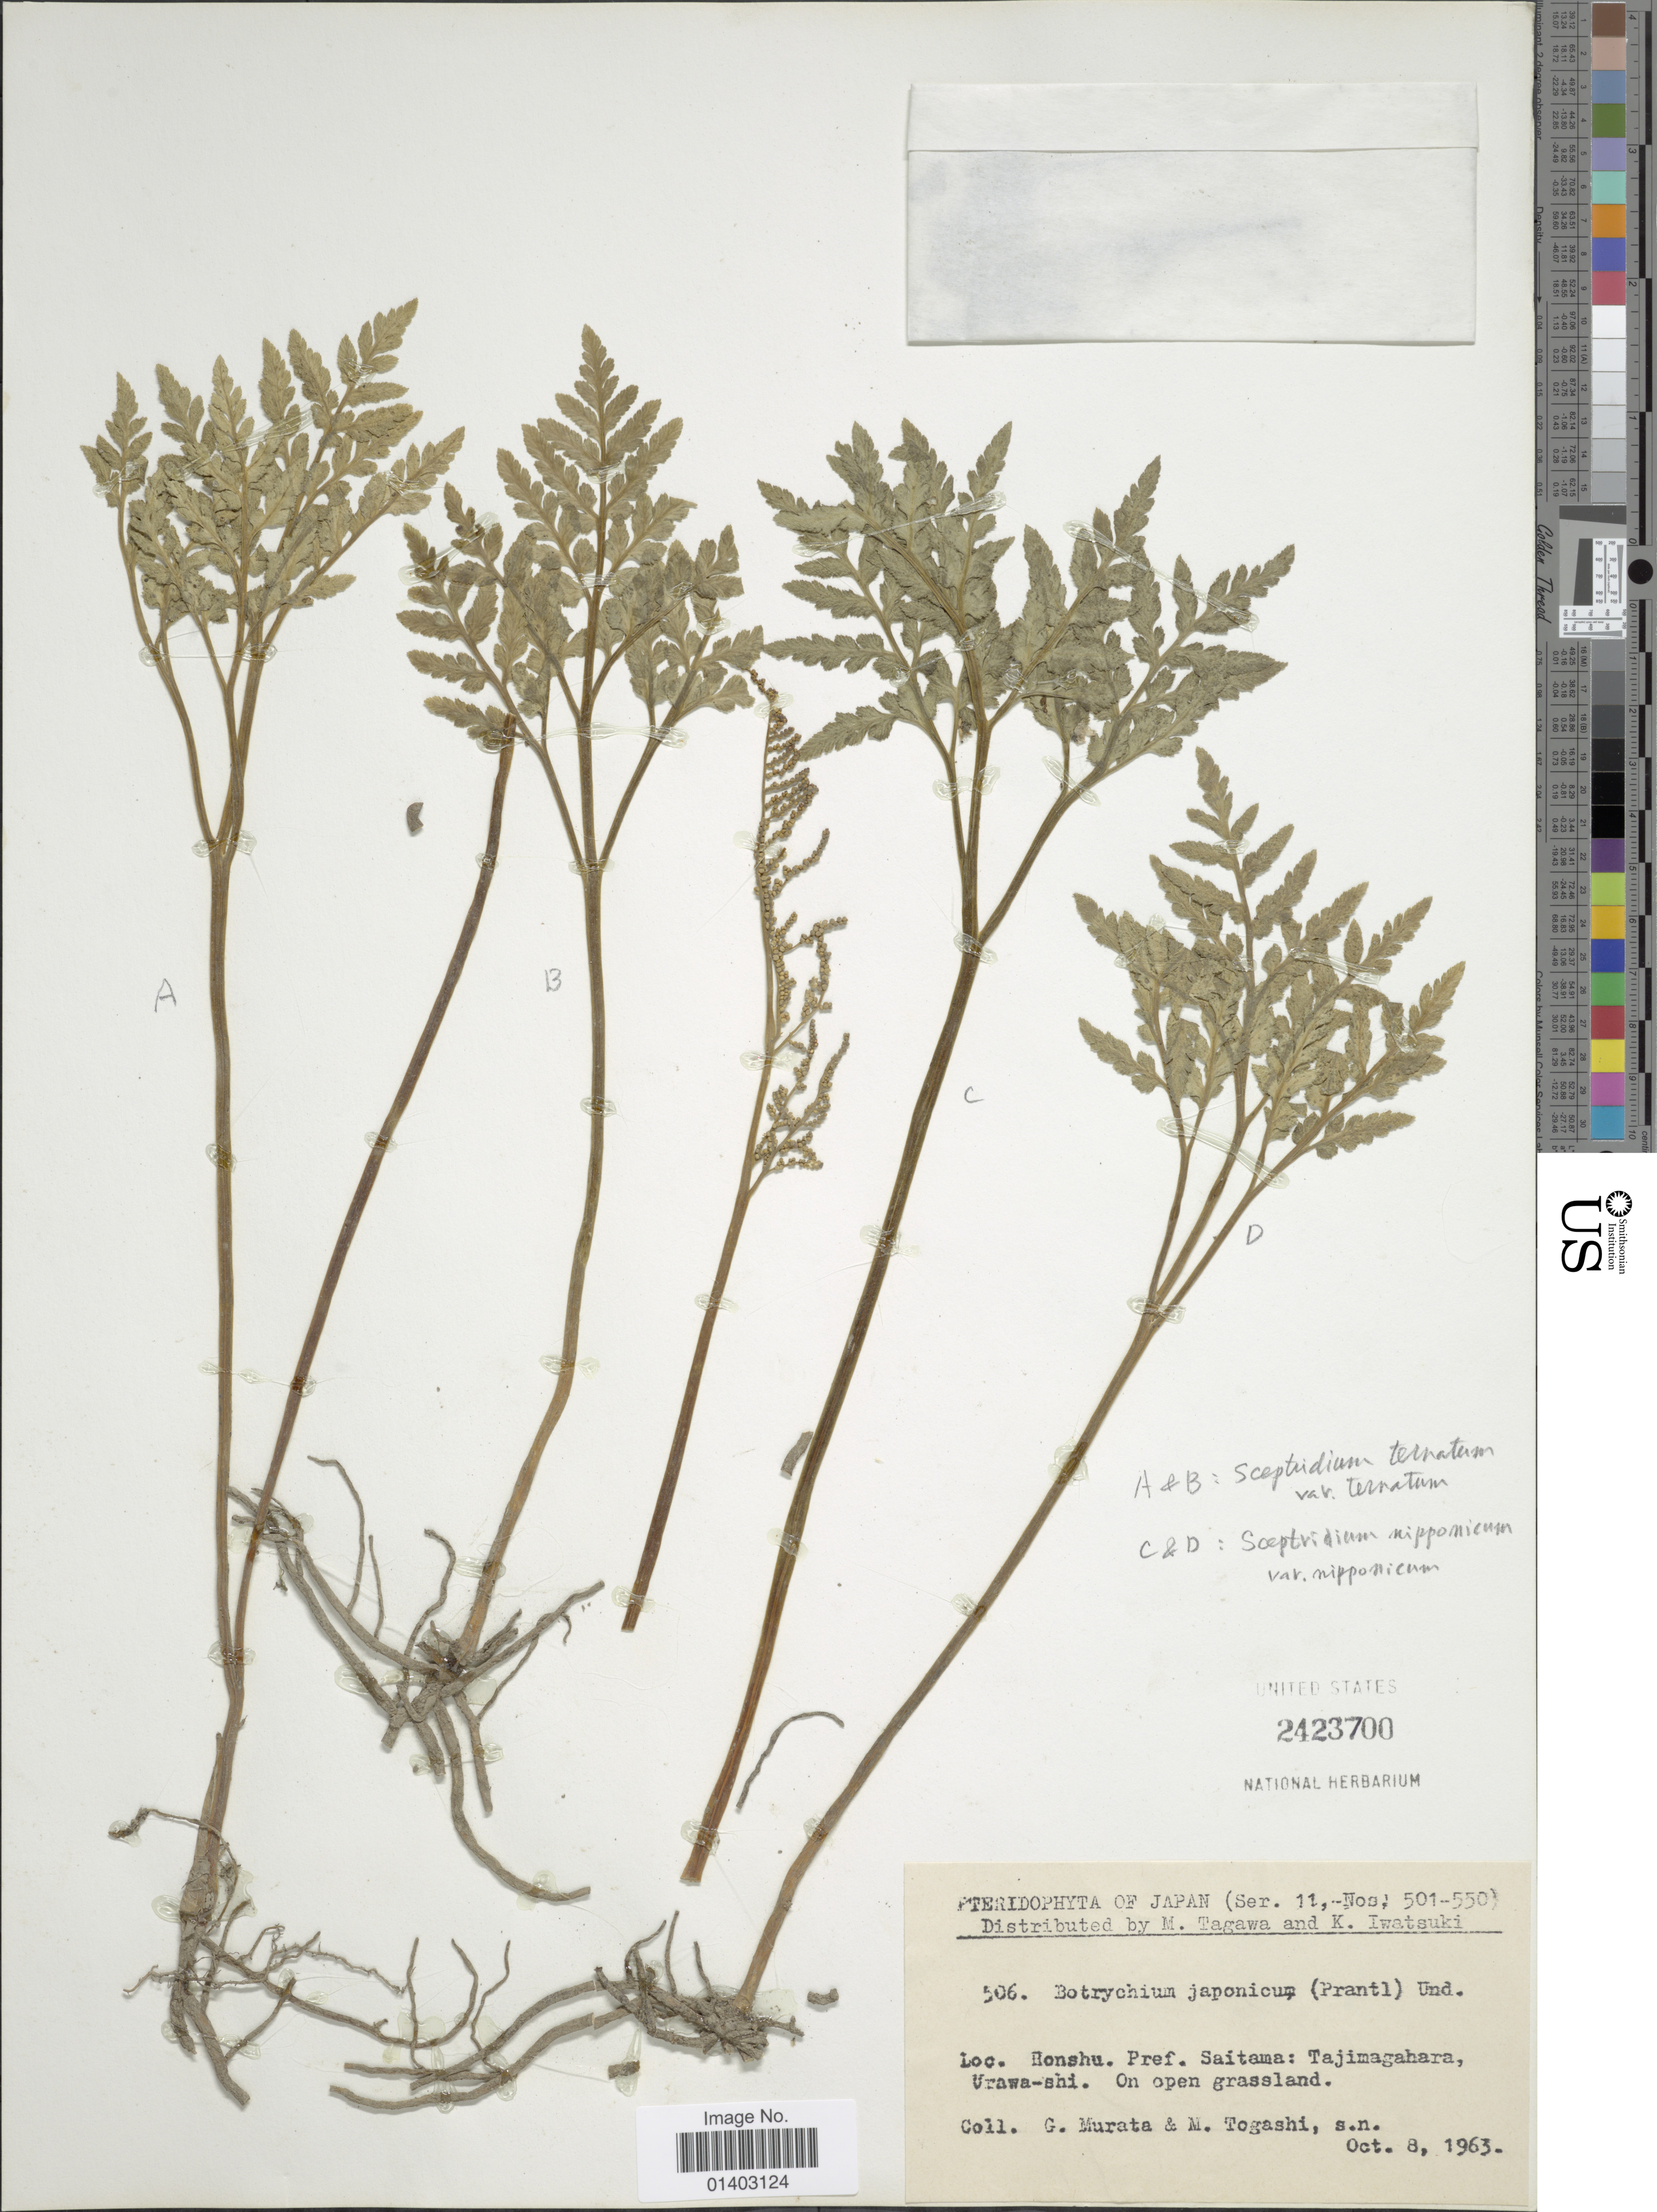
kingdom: Plantae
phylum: Tracheophyta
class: Polypodiopsida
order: Ophioglossales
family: Ophioglossaceae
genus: Botrychium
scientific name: Botrychium japonicum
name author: (Prantl) Underw.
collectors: G. Murata & M. Togashi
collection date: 1963-10-08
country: Japan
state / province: Saitama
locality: Honshu, Pref Saitama: Tajimagahara, Urawa-shi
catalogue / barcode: US 2423700